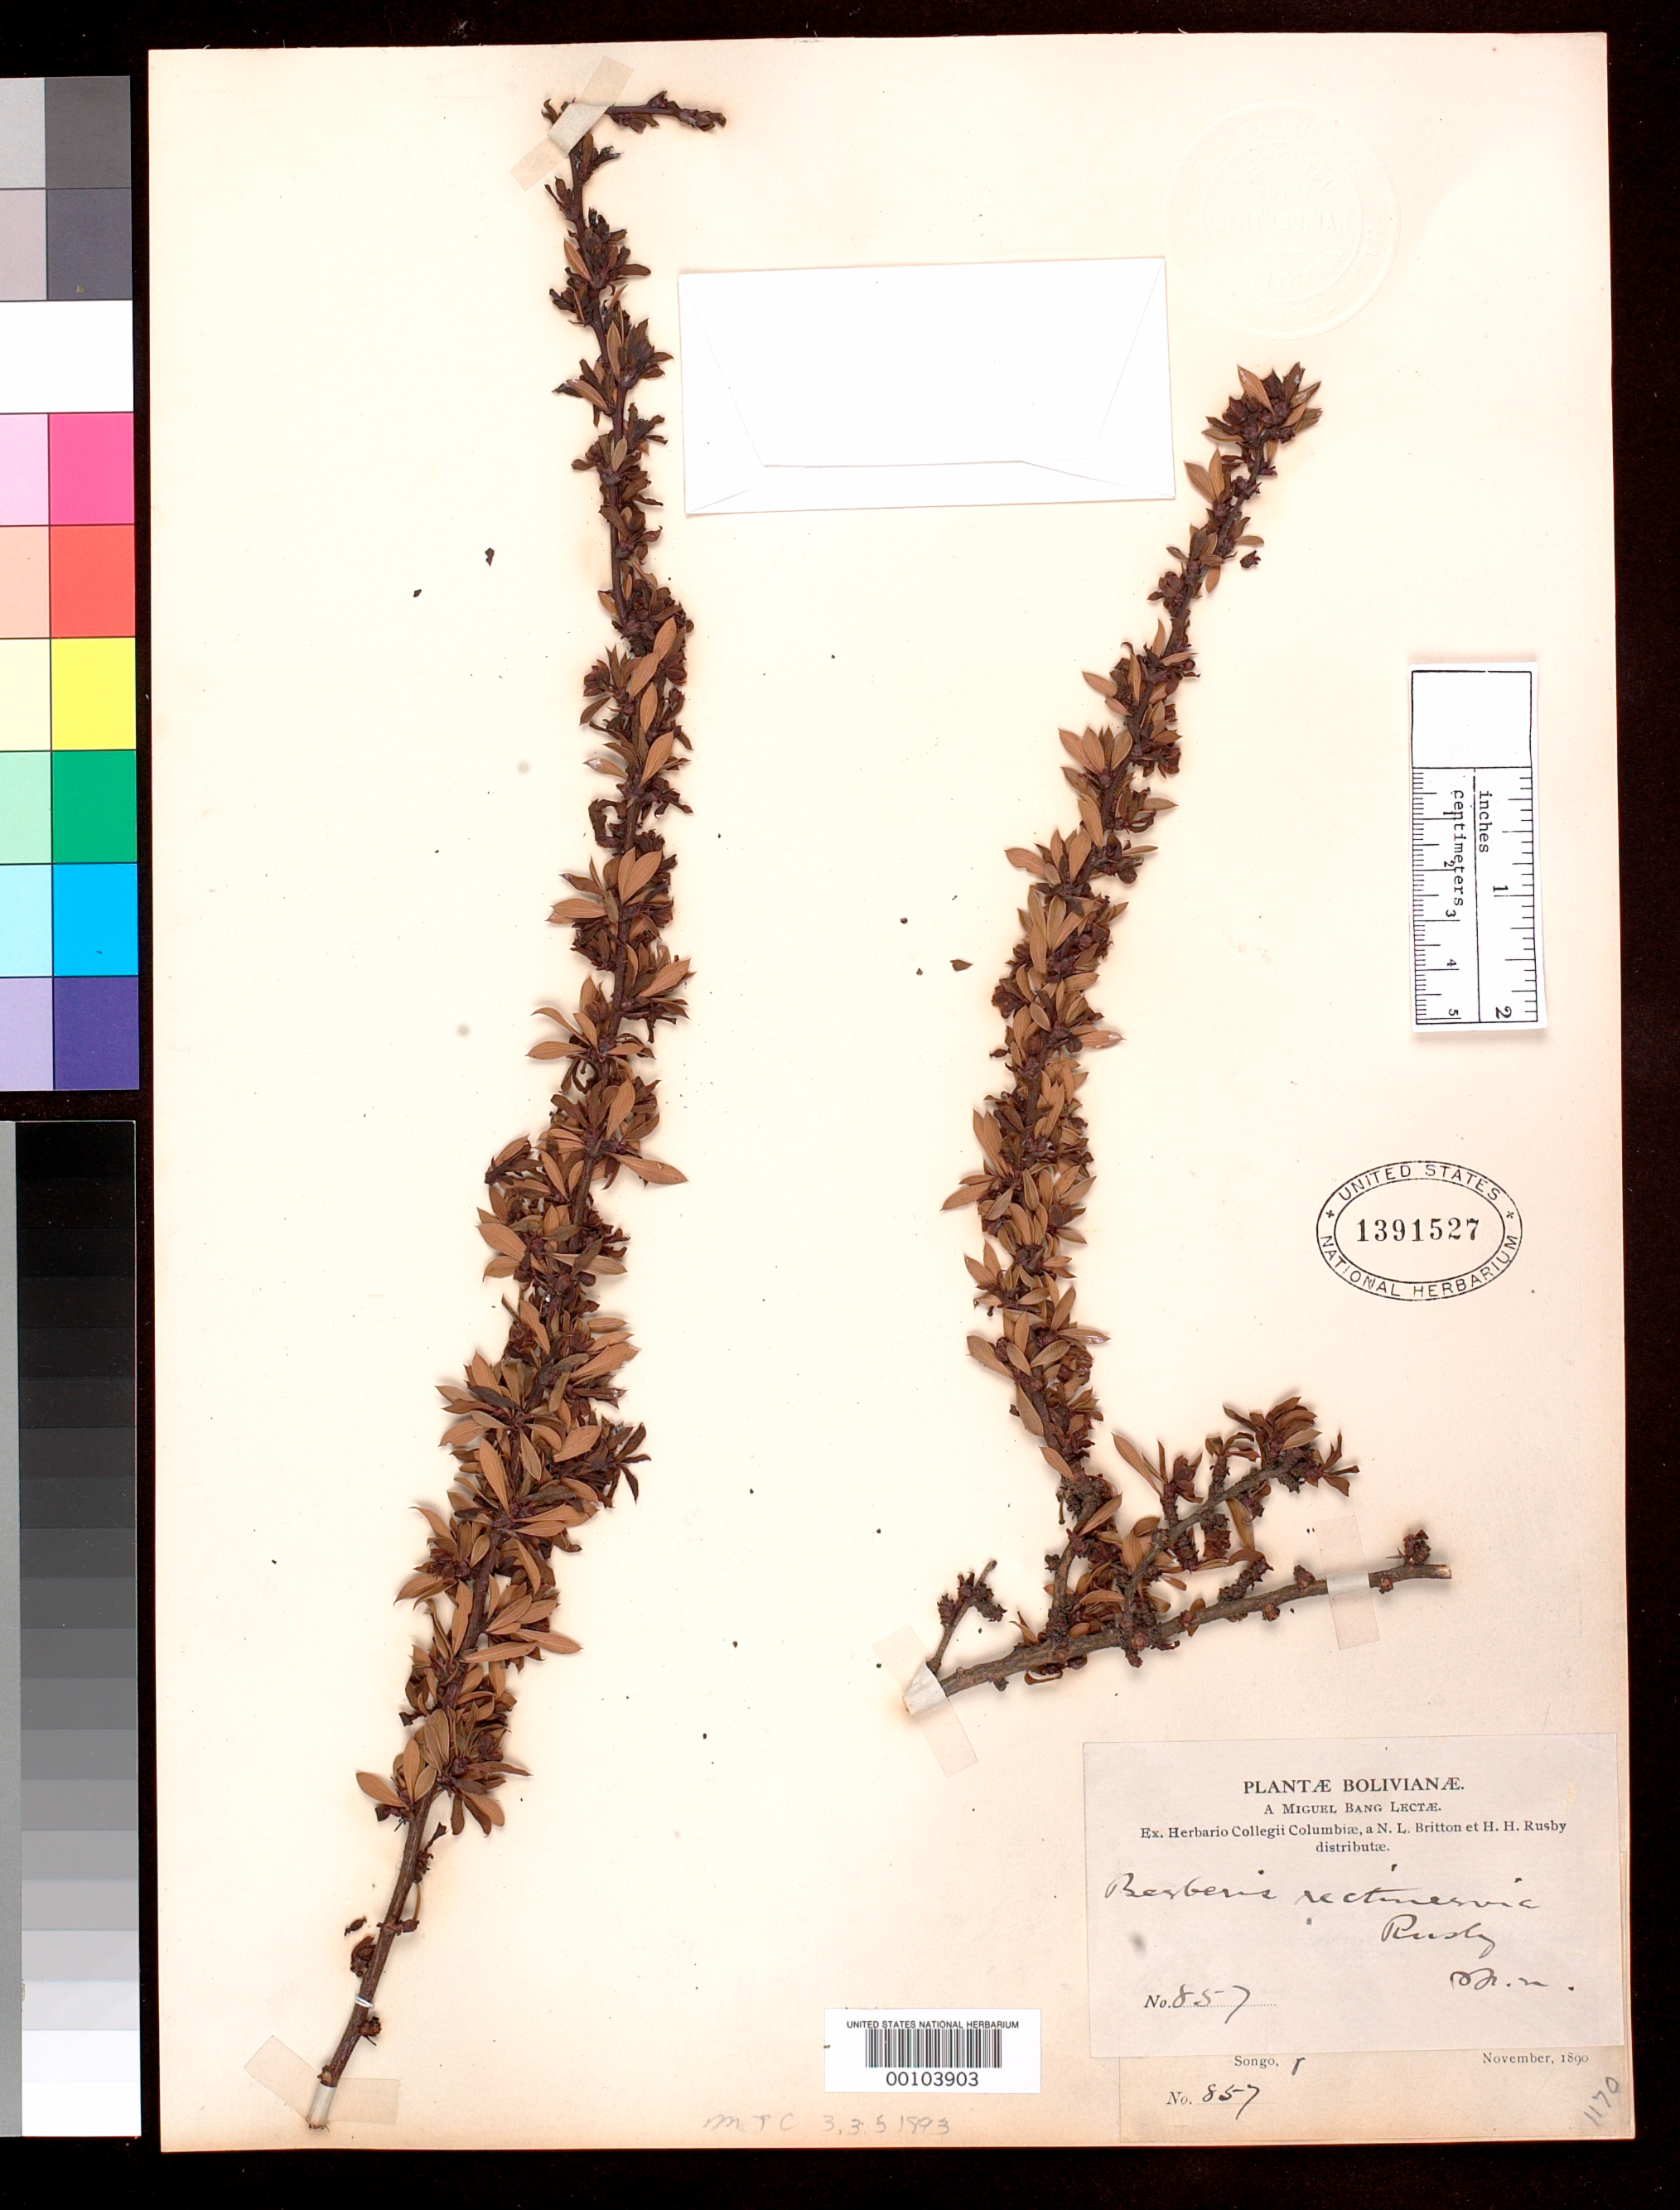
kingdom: Plantae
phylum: Tracheophyta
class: Magnoliopsida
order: Ranunculales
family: Berberidaceae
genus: Berberis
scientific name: Berberis rectinervia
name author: Rusby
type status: Isotype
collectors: M. Bang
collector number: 857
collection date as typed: Nov 1890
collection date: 1890-11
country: Bolivia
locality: Songo.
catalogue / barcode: US 1391527